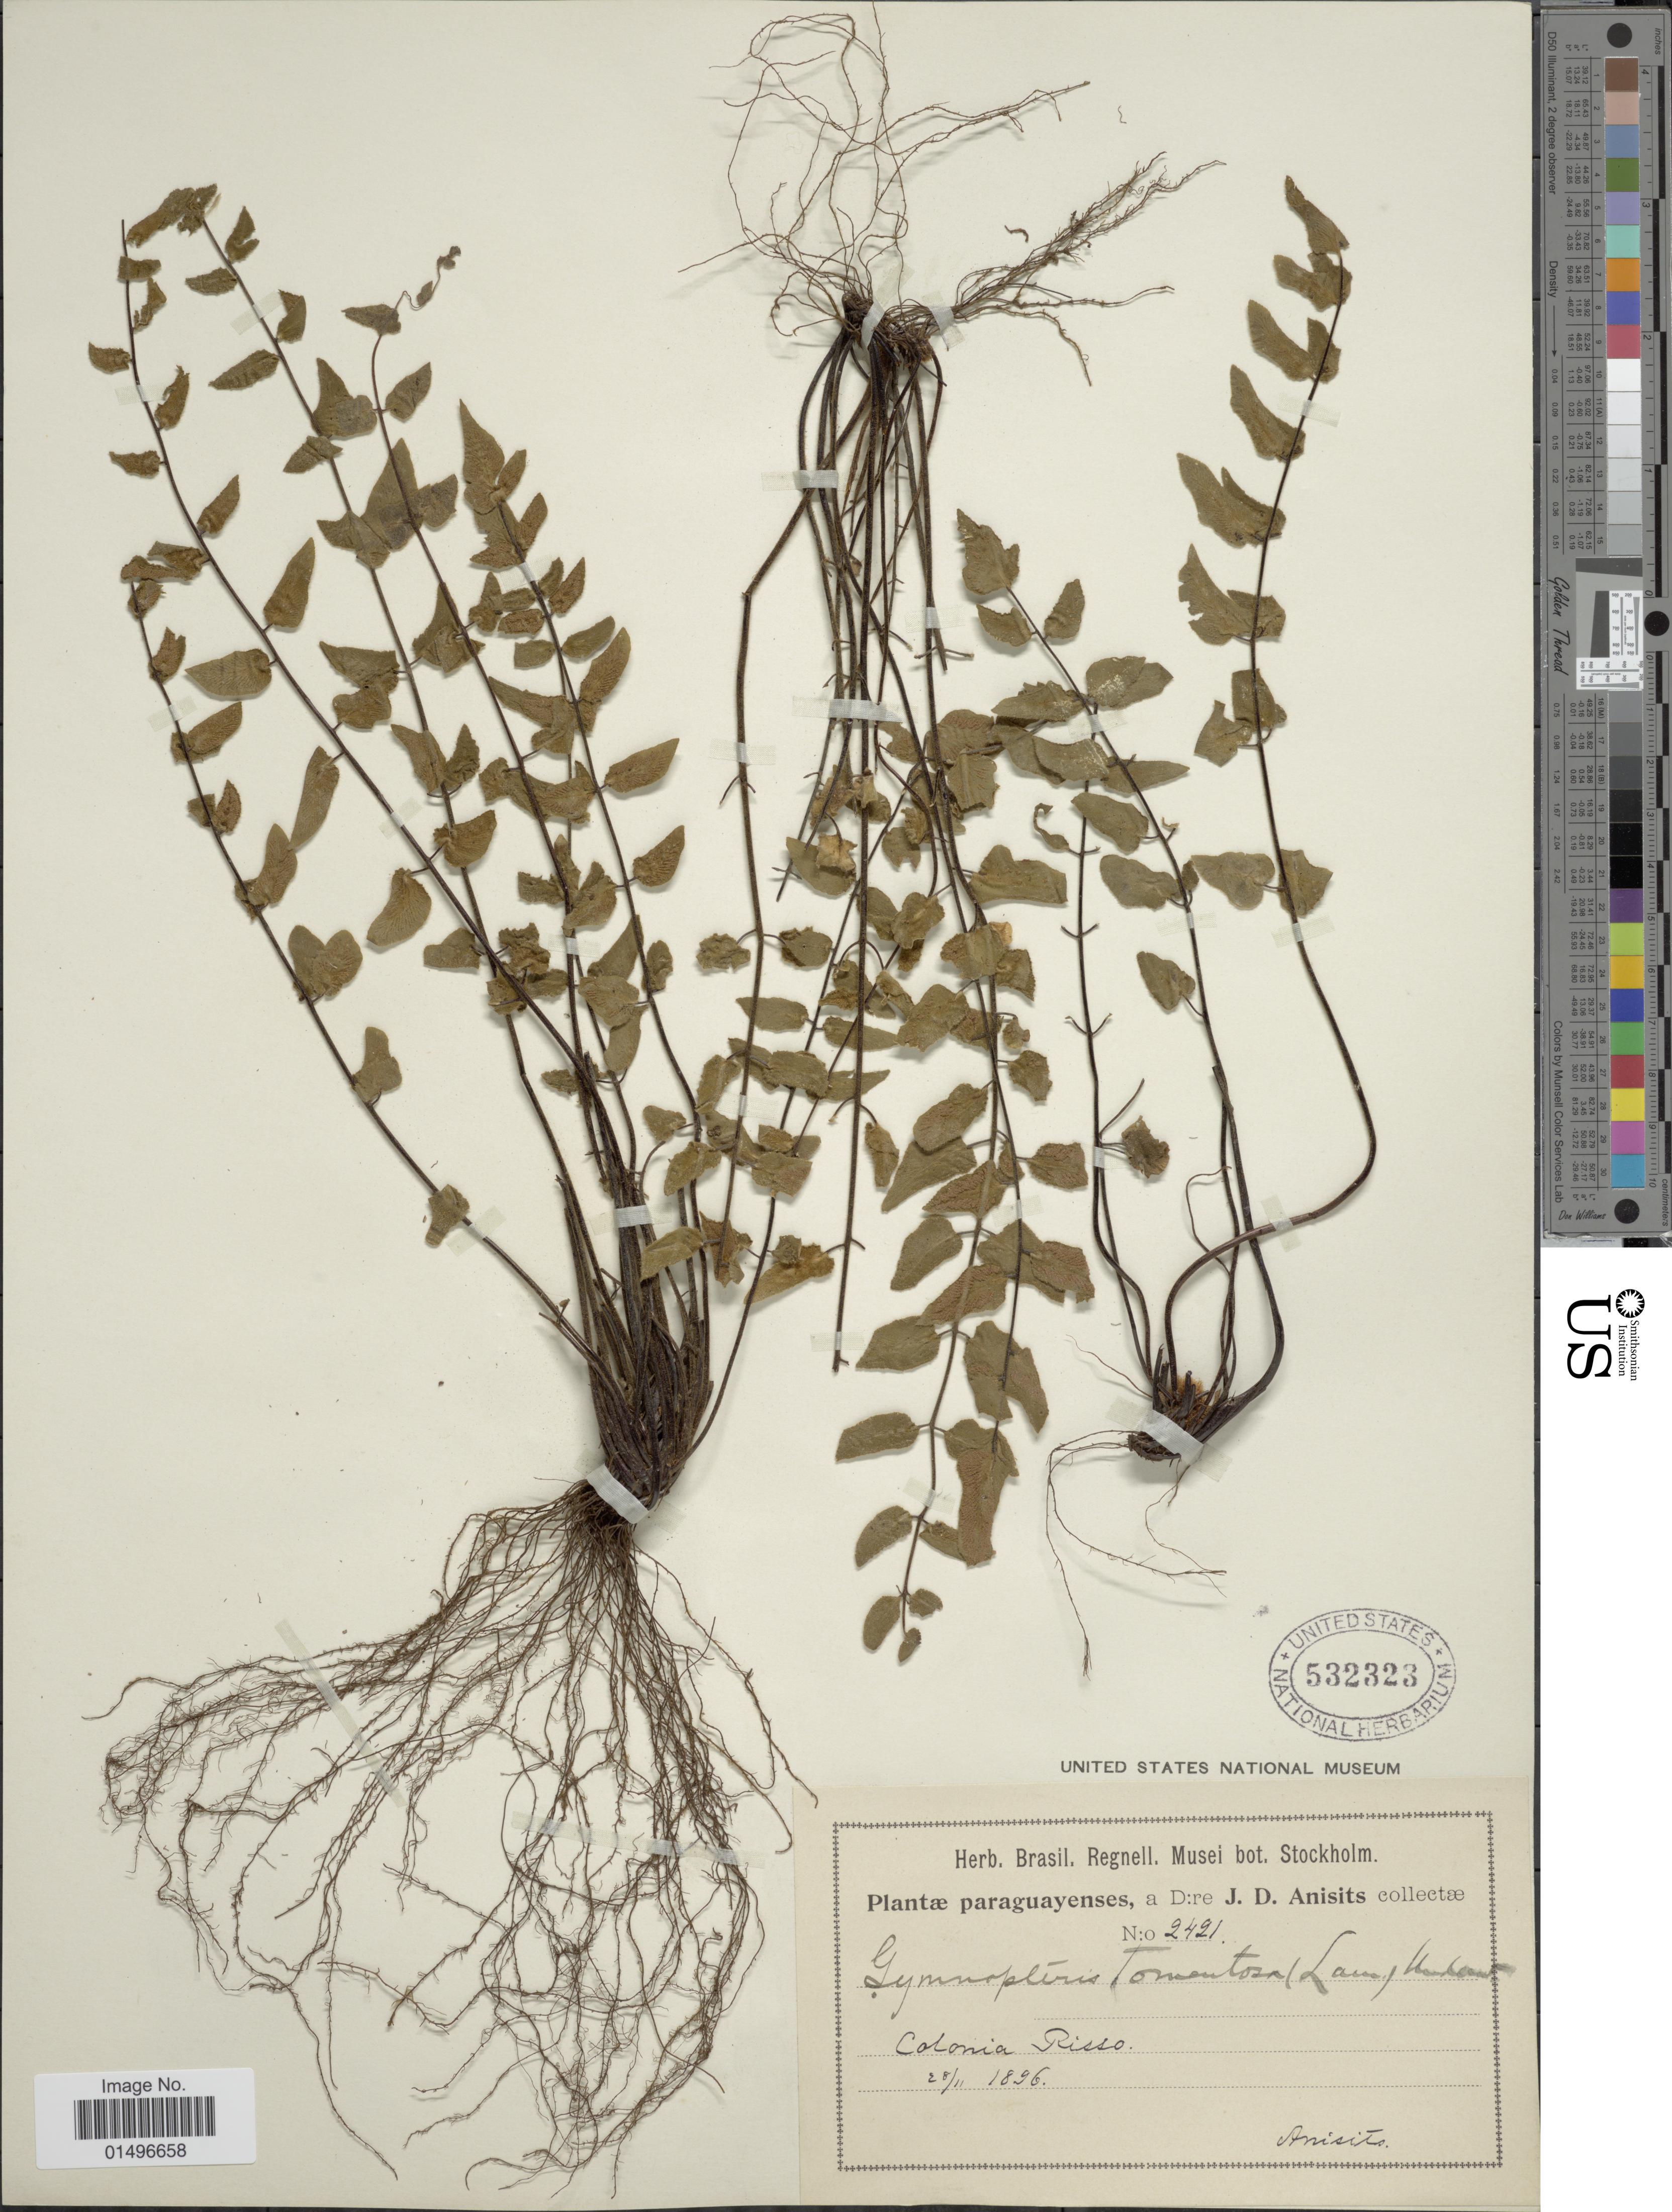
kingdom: Plantae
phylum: Tracheophyta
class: Polypodiopsida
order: Polypodiales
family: Pteridaceae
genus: Hemionitis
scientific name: Hemionitis tomentosa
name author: (Lam.) Raddi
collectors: J. D. Anisits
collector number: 2421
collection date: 1896-11-28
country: Paraguay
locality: Colonia Risso.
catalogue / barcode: US 532323